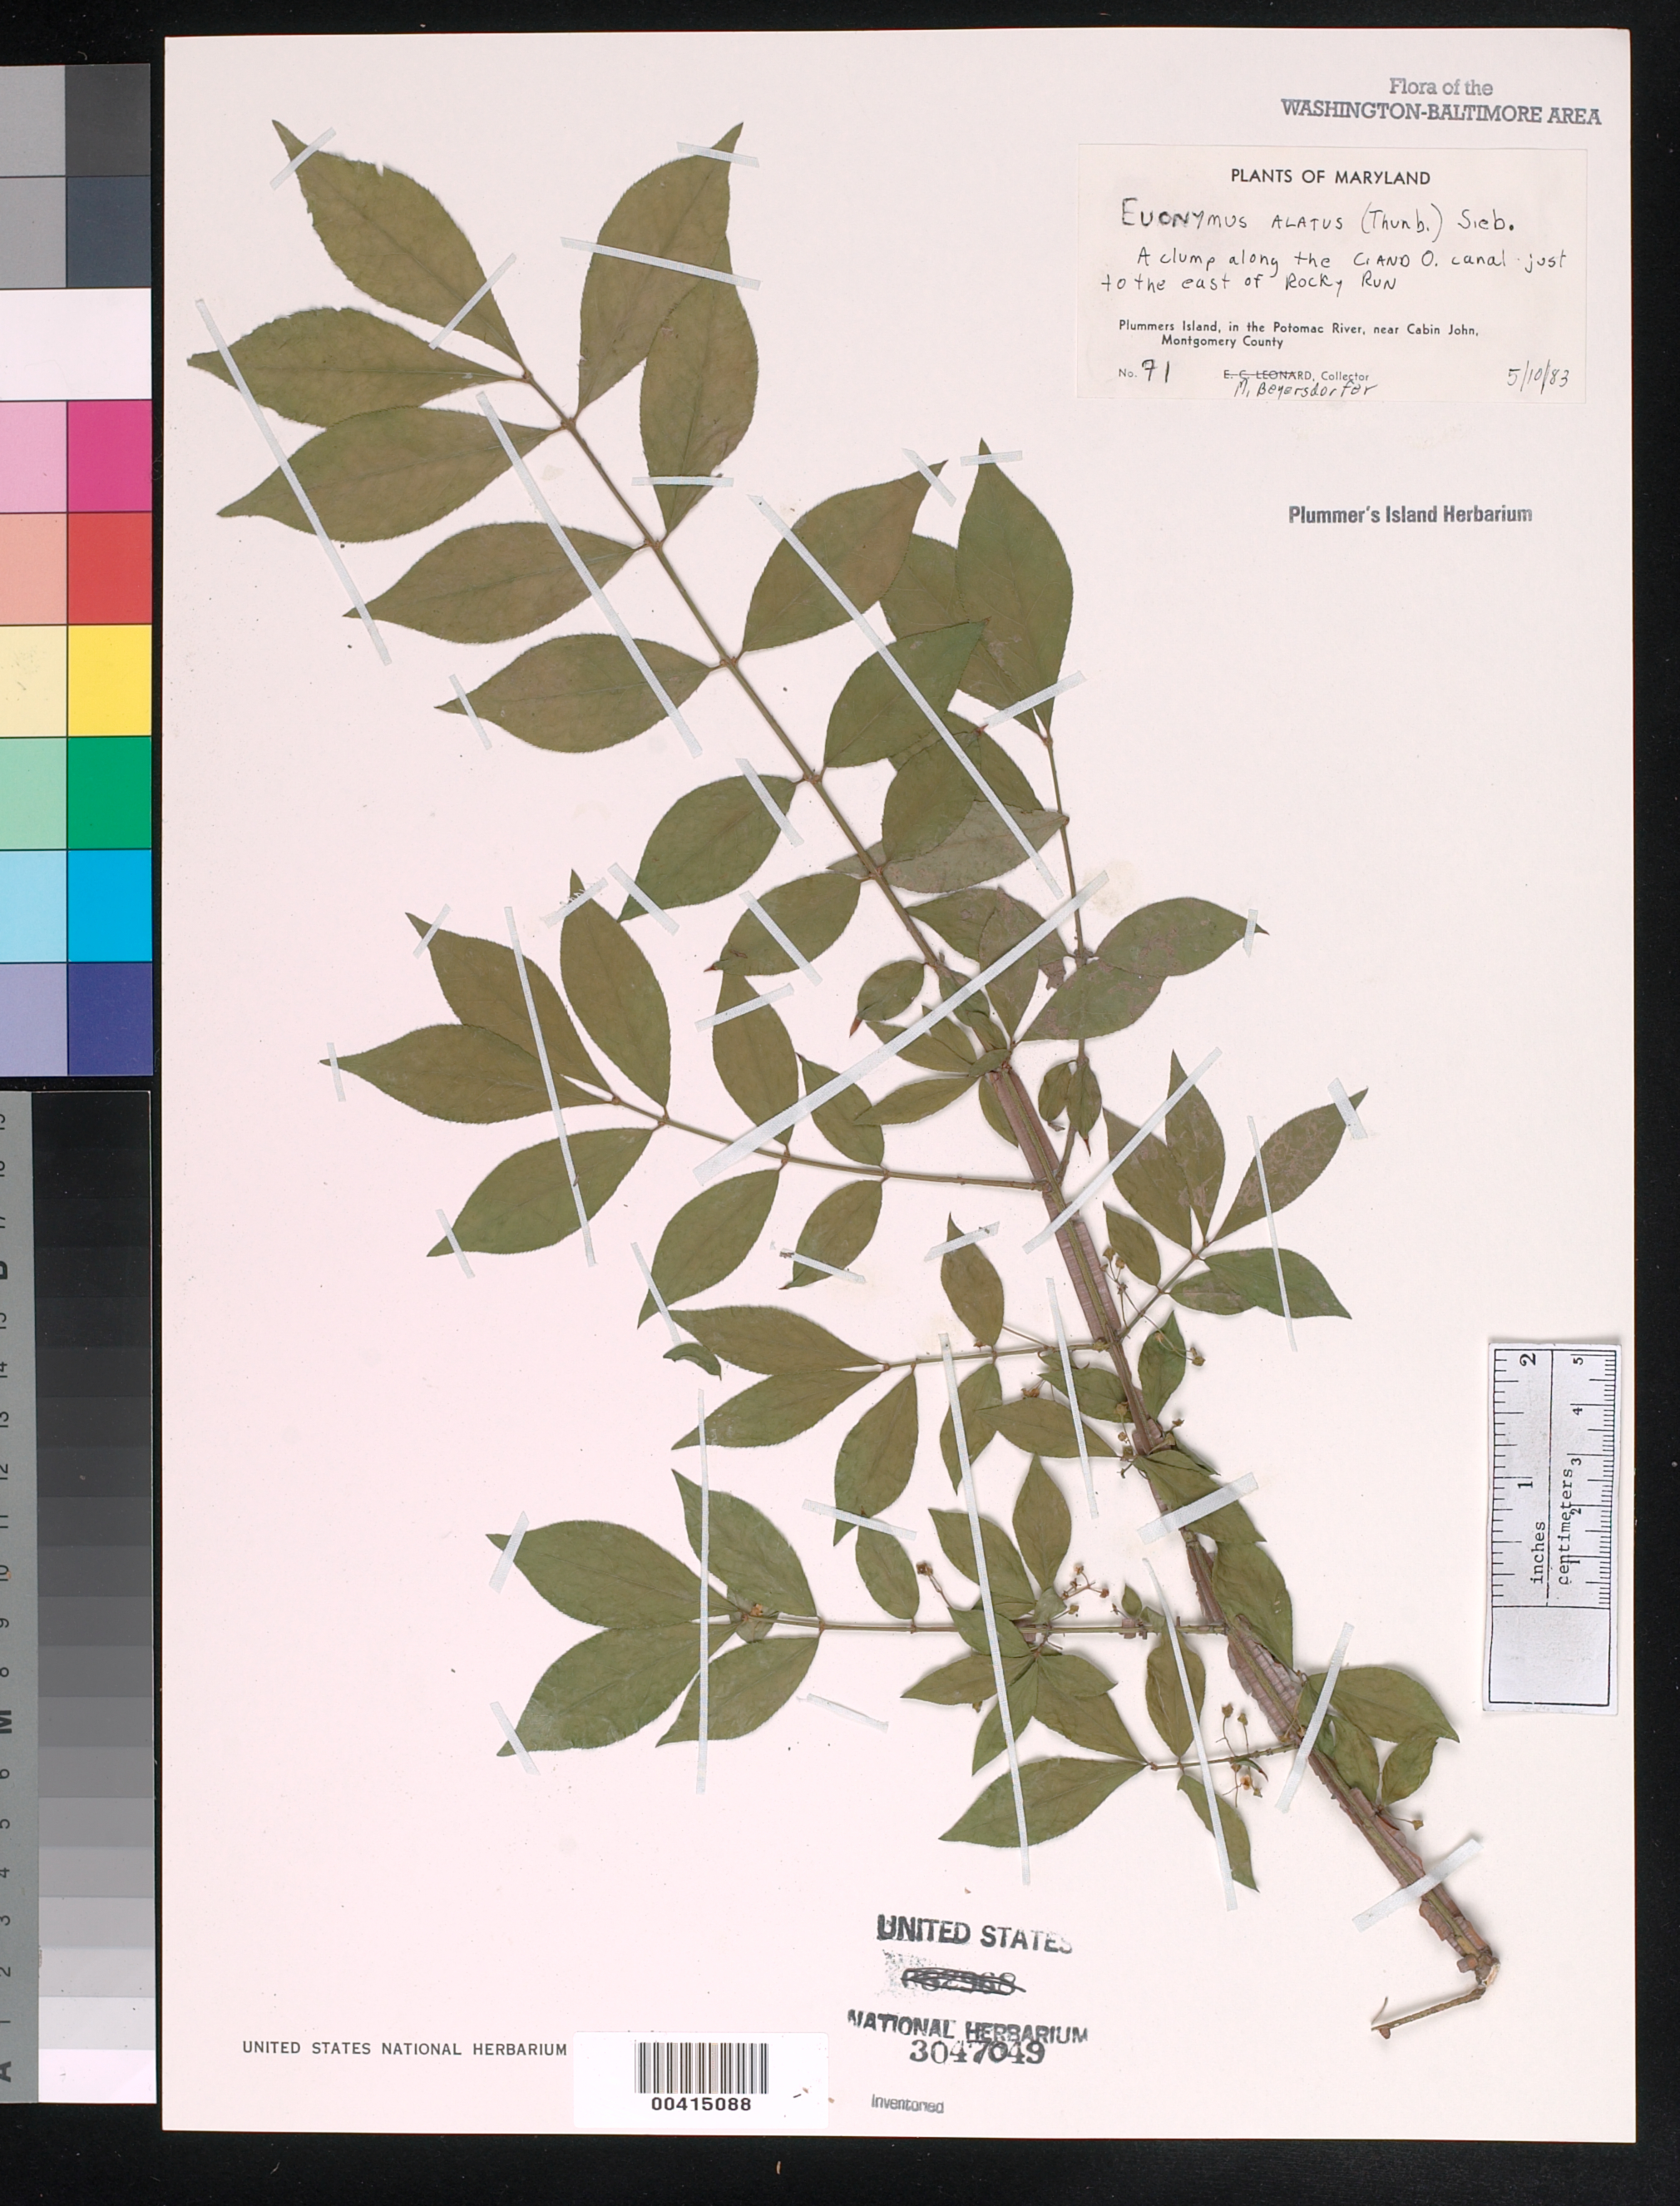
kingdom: Plantae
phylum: Tracheophyta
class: Magnoliopsida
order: Celastrales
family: Celastraceae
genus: Euonymus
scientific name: Euonymus alatus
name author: (Thunb.) Siebold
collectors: M. Beyersdorfer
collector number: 71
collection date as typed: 10 May 1983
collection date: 1983-05-10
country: United States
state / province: Maryland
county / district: Montgomery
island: Plummers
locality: Plummer's Island; C&O Canal Towpath just to the east of Rocky Run C. & O. Canal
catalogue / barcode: US 3047049